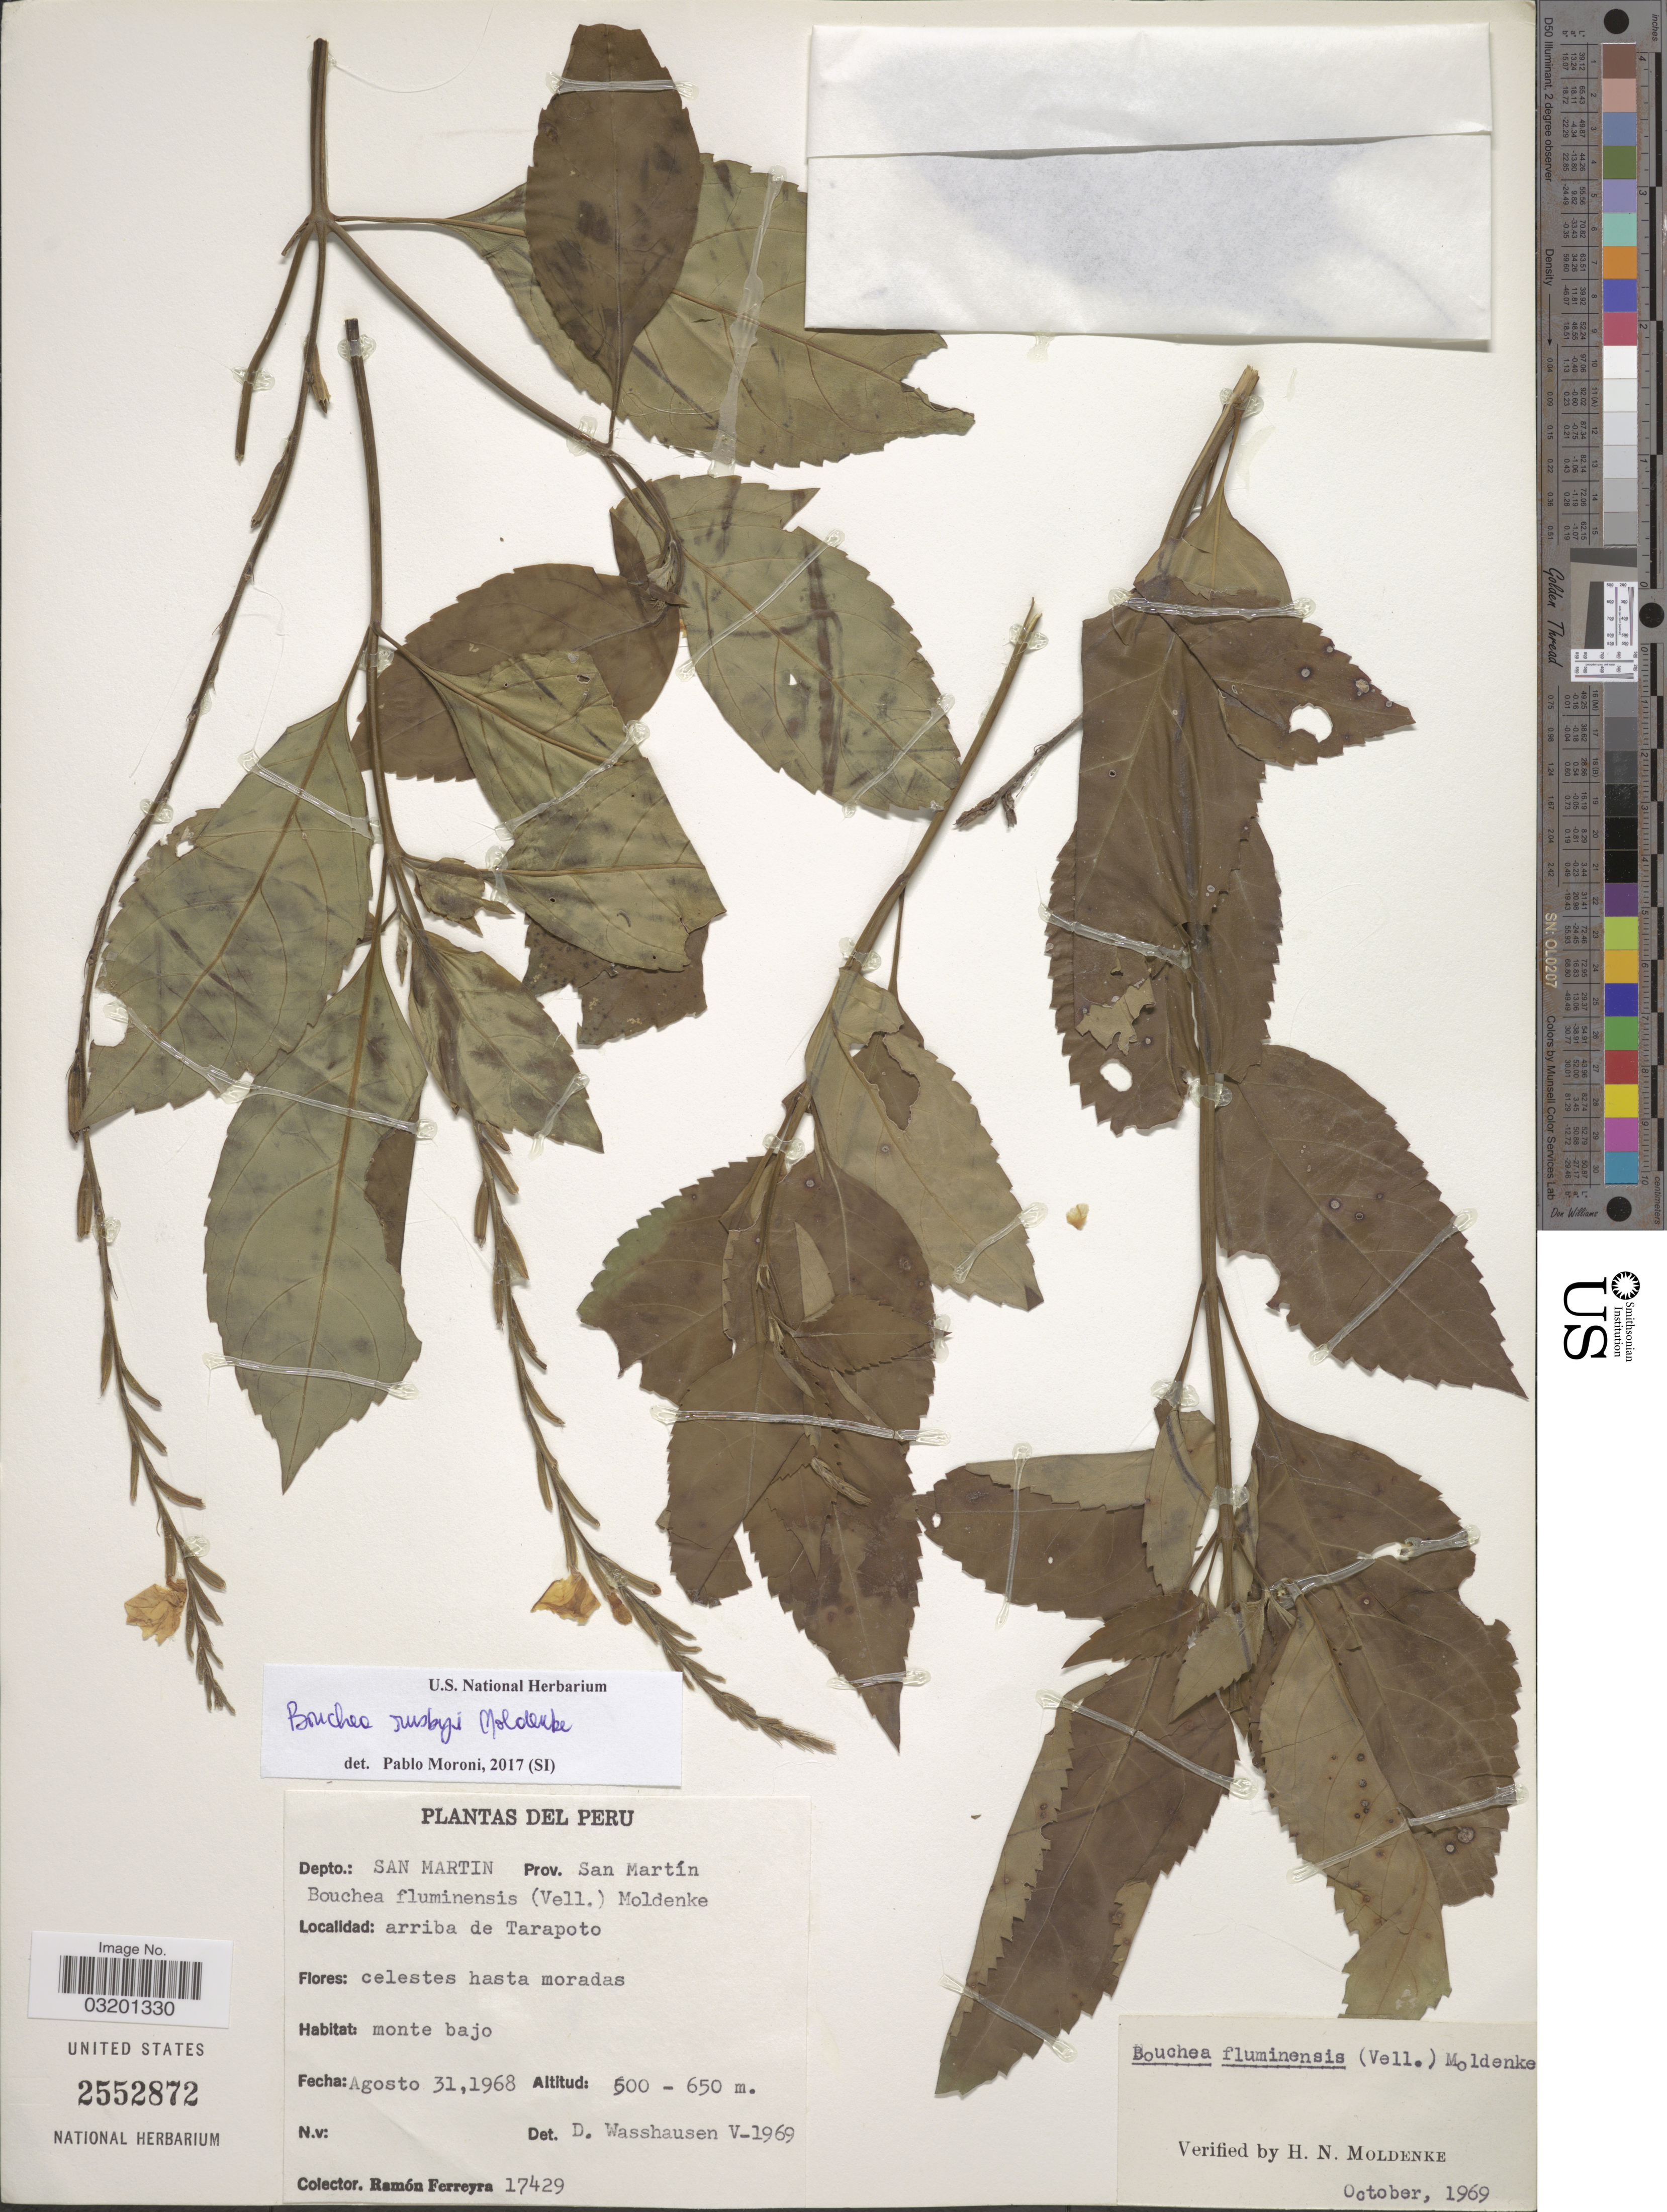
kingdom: Plantae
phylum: Tracheophyta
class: Magnoliopsida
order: Lamiales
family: Verbenaceae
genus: Bouchea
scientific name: Bouchea rusbyi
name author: Moldenke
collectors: R. A. Ferreyra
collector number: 17429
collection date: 1968-08-31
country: Peru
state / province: San Martín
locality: Depto.: San Martin, arriba de Tarapoto.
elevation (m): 500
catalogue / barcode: US 2552872